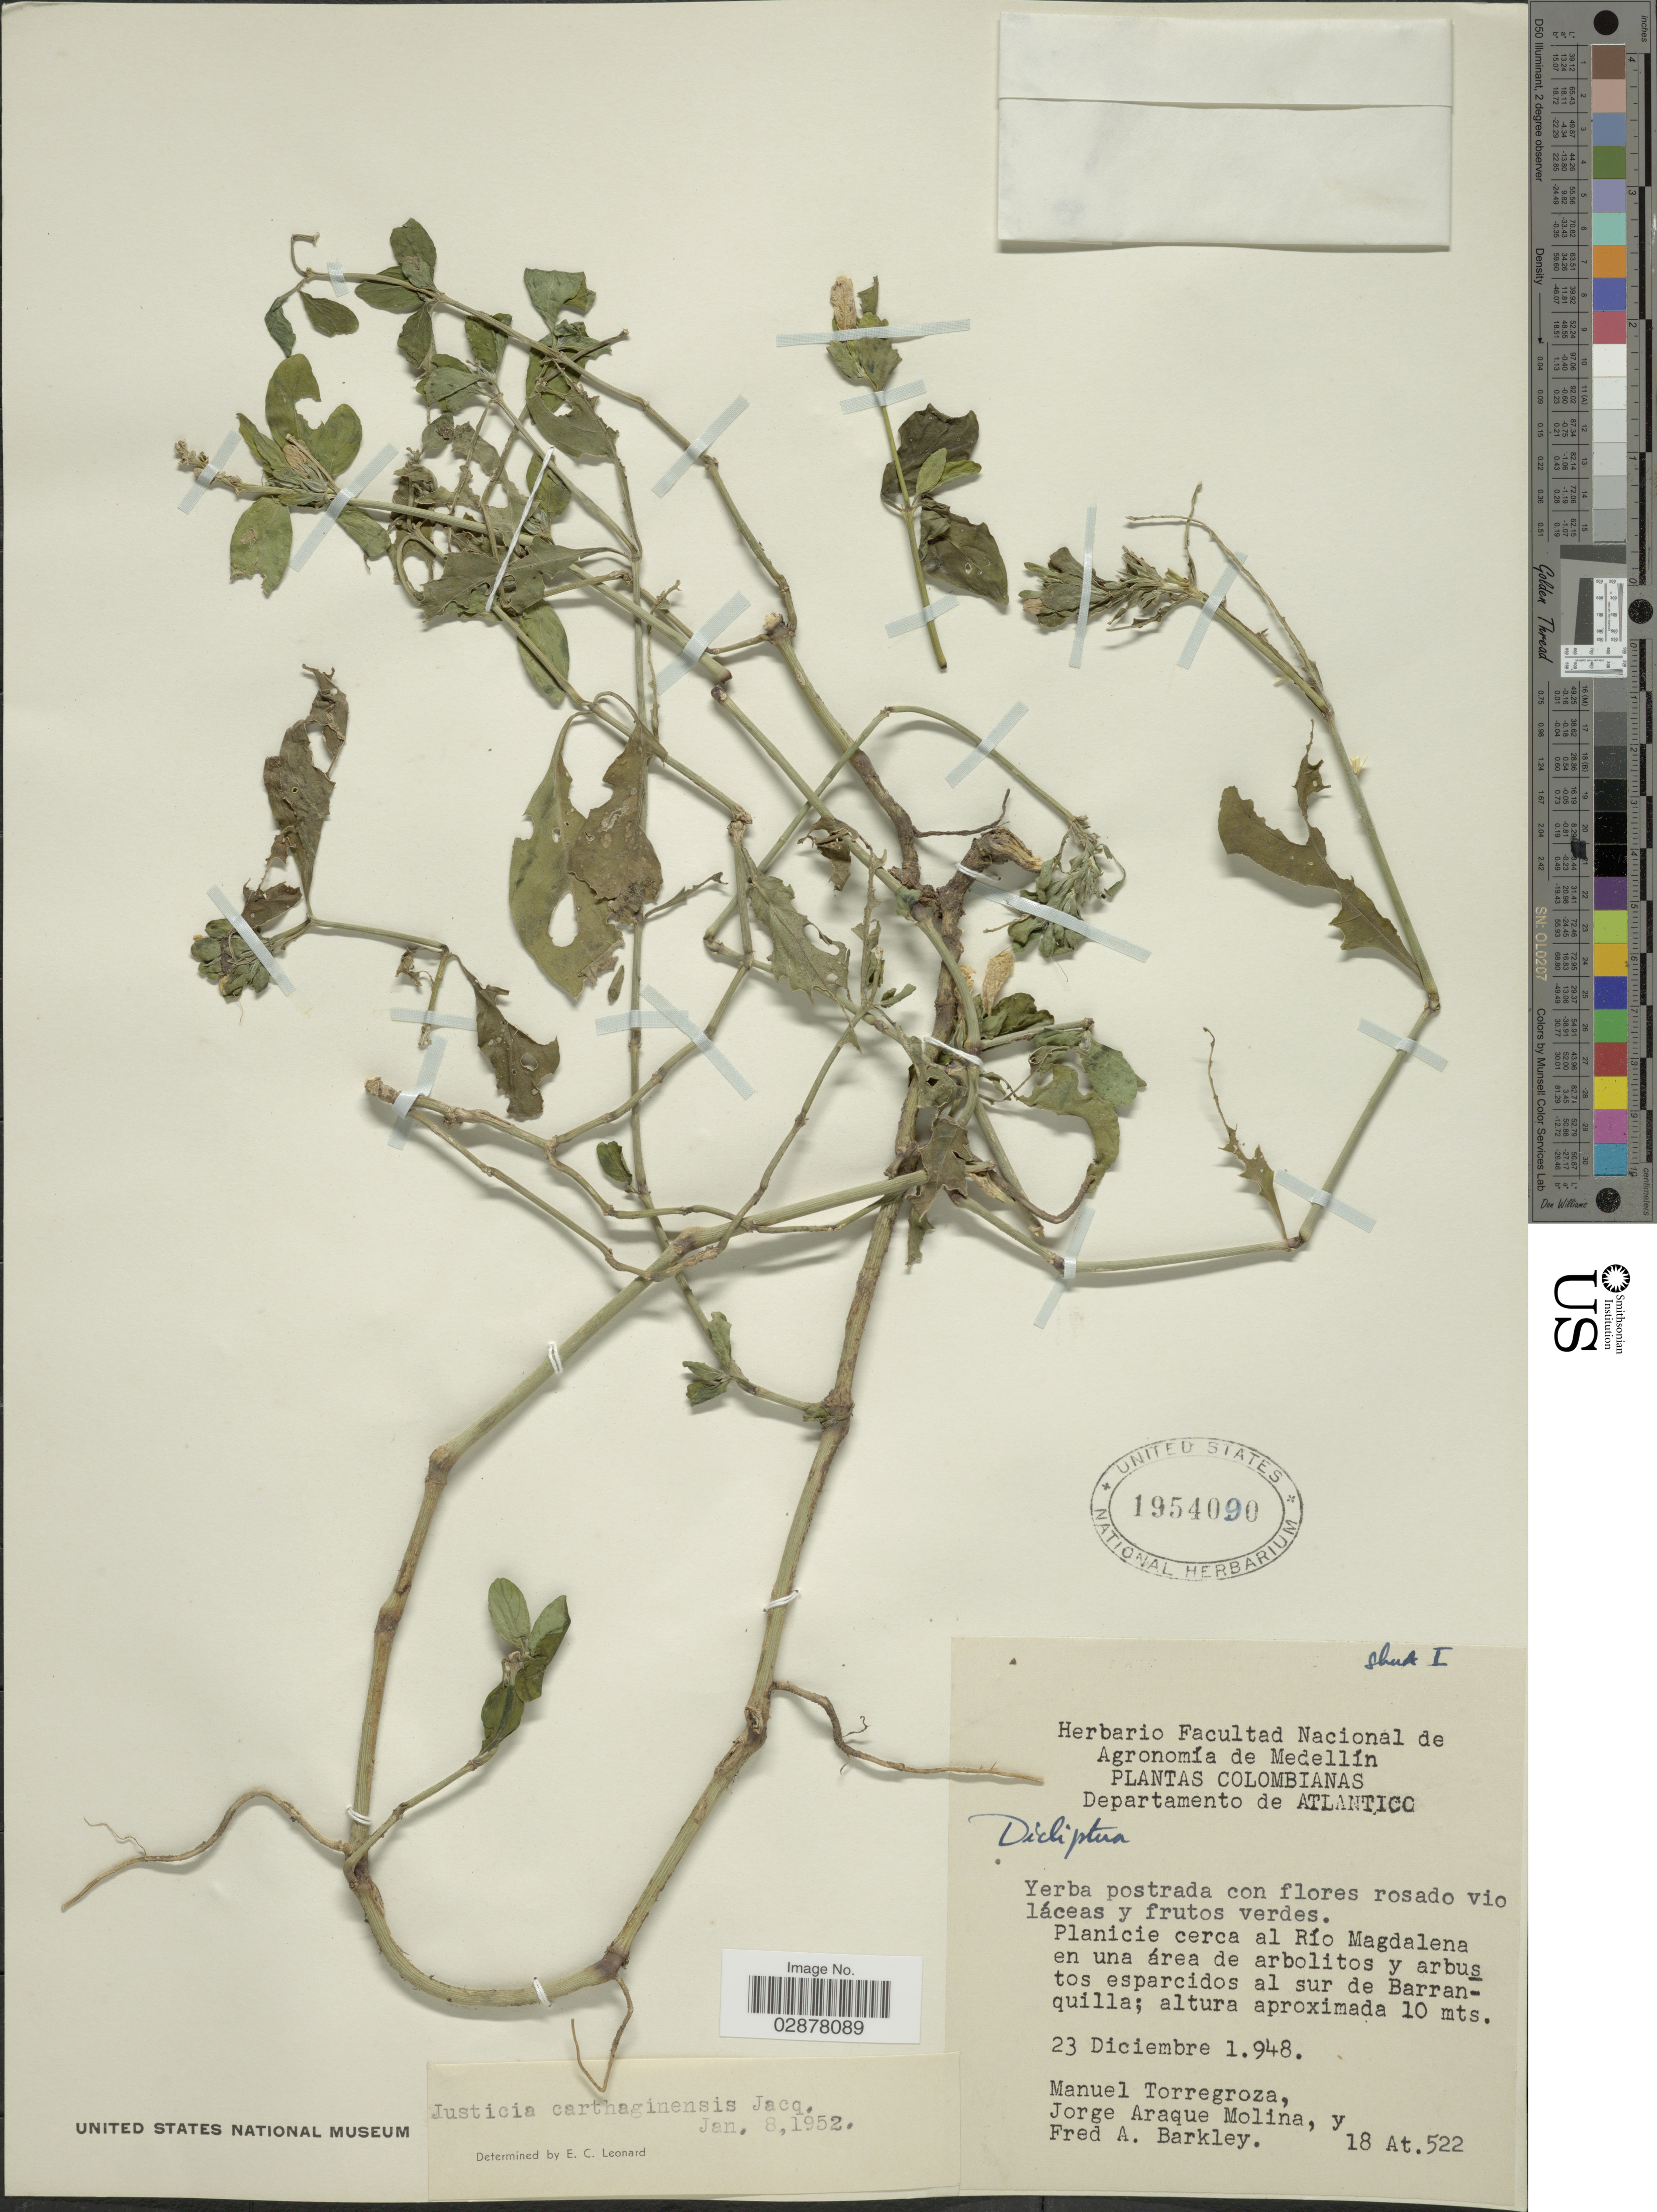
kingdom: Plantae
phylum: Tracheophyta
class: Magnoliopsida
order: Lamiales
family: Acanthaceae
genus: Justicia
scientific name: Justicia carthaginensis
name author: Jacq.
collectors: M. Torregroza C., J. A. Molina & F. A. Barkley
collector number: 18At522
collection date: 1948-12-23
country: Colombia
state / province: Atlántico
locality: Departamento de Atlantico, Planicie cerca al Río Magdalena en una área de arbolitos y arbustos esparcidos al sur de Barranquilla.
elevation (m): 10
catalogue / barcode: US 1954090